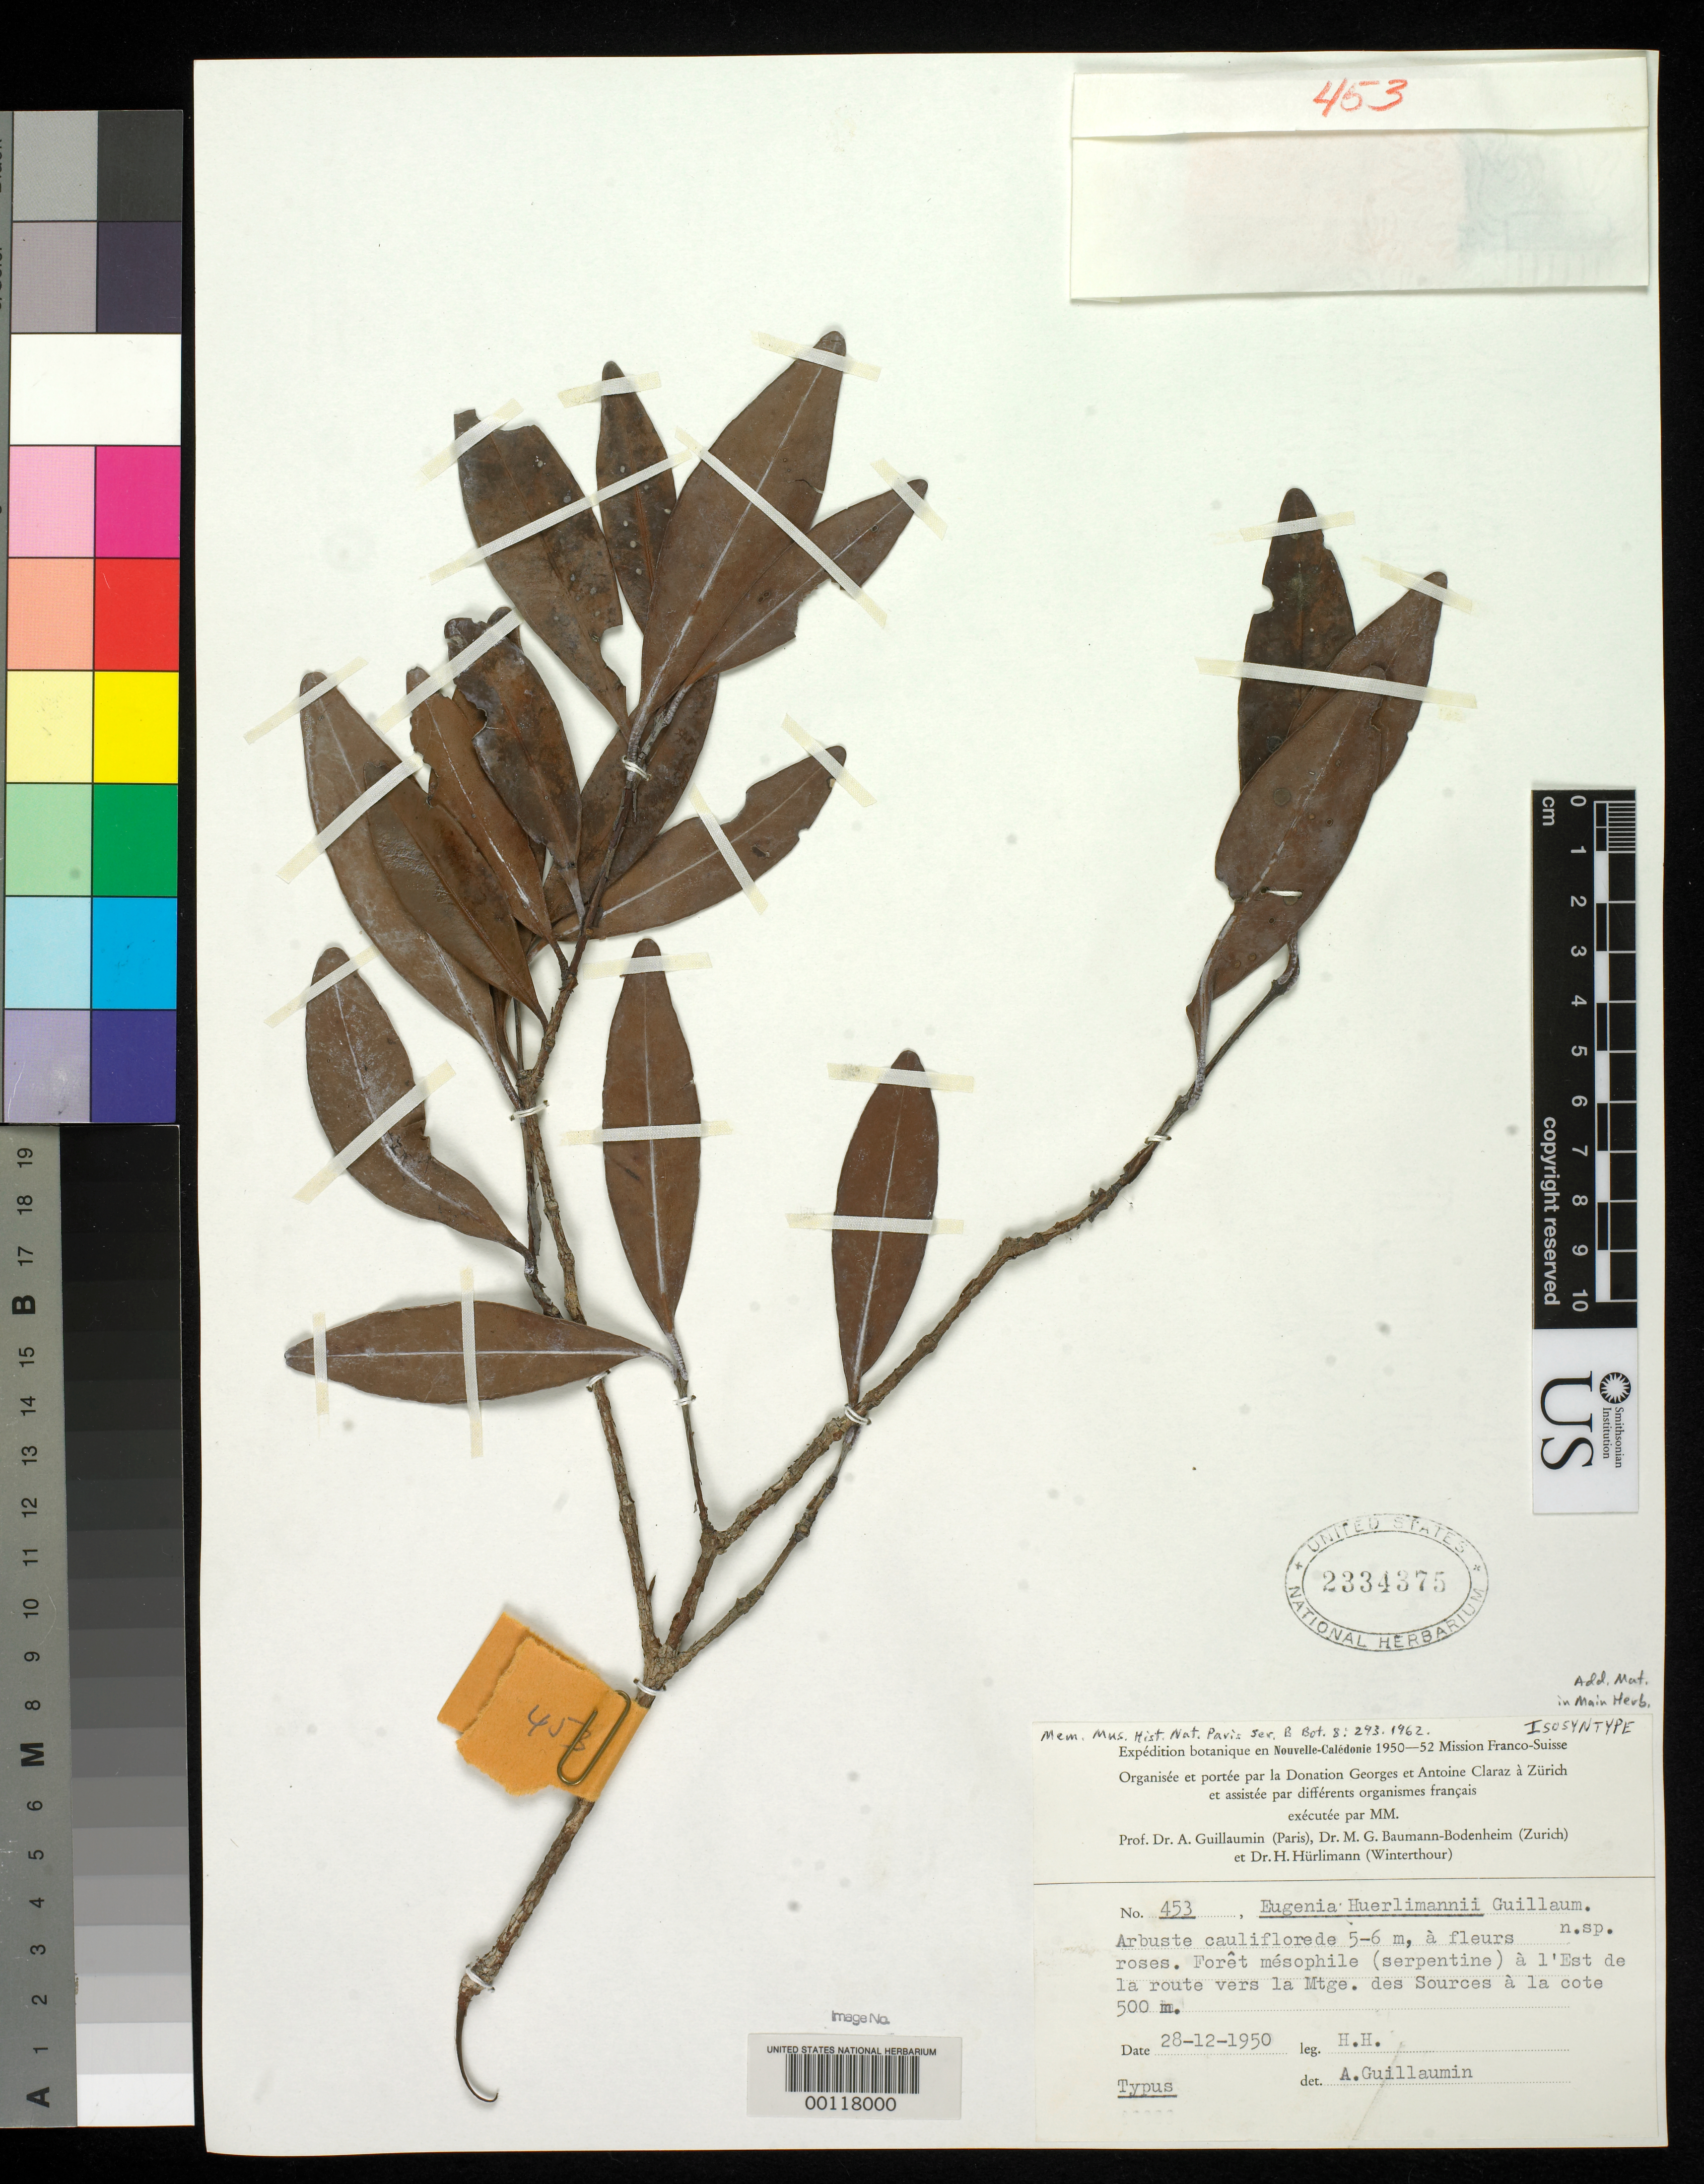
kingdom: Plantae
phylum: Tracheophyta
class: Magnoliopsida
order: Myrtales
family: Myrtaceae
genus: Eugenia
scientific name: Eugenia hurlimannii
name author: Guillaumin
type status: Isosyntype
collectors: H. Huerlimann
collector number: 453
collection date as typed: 28 Dec 1950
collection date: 1950-12-28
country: New Caledonia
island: New Caledonia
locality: A L'este de La Routevers la Mtge. des Sources.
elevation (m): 500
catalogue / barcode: US 2334375